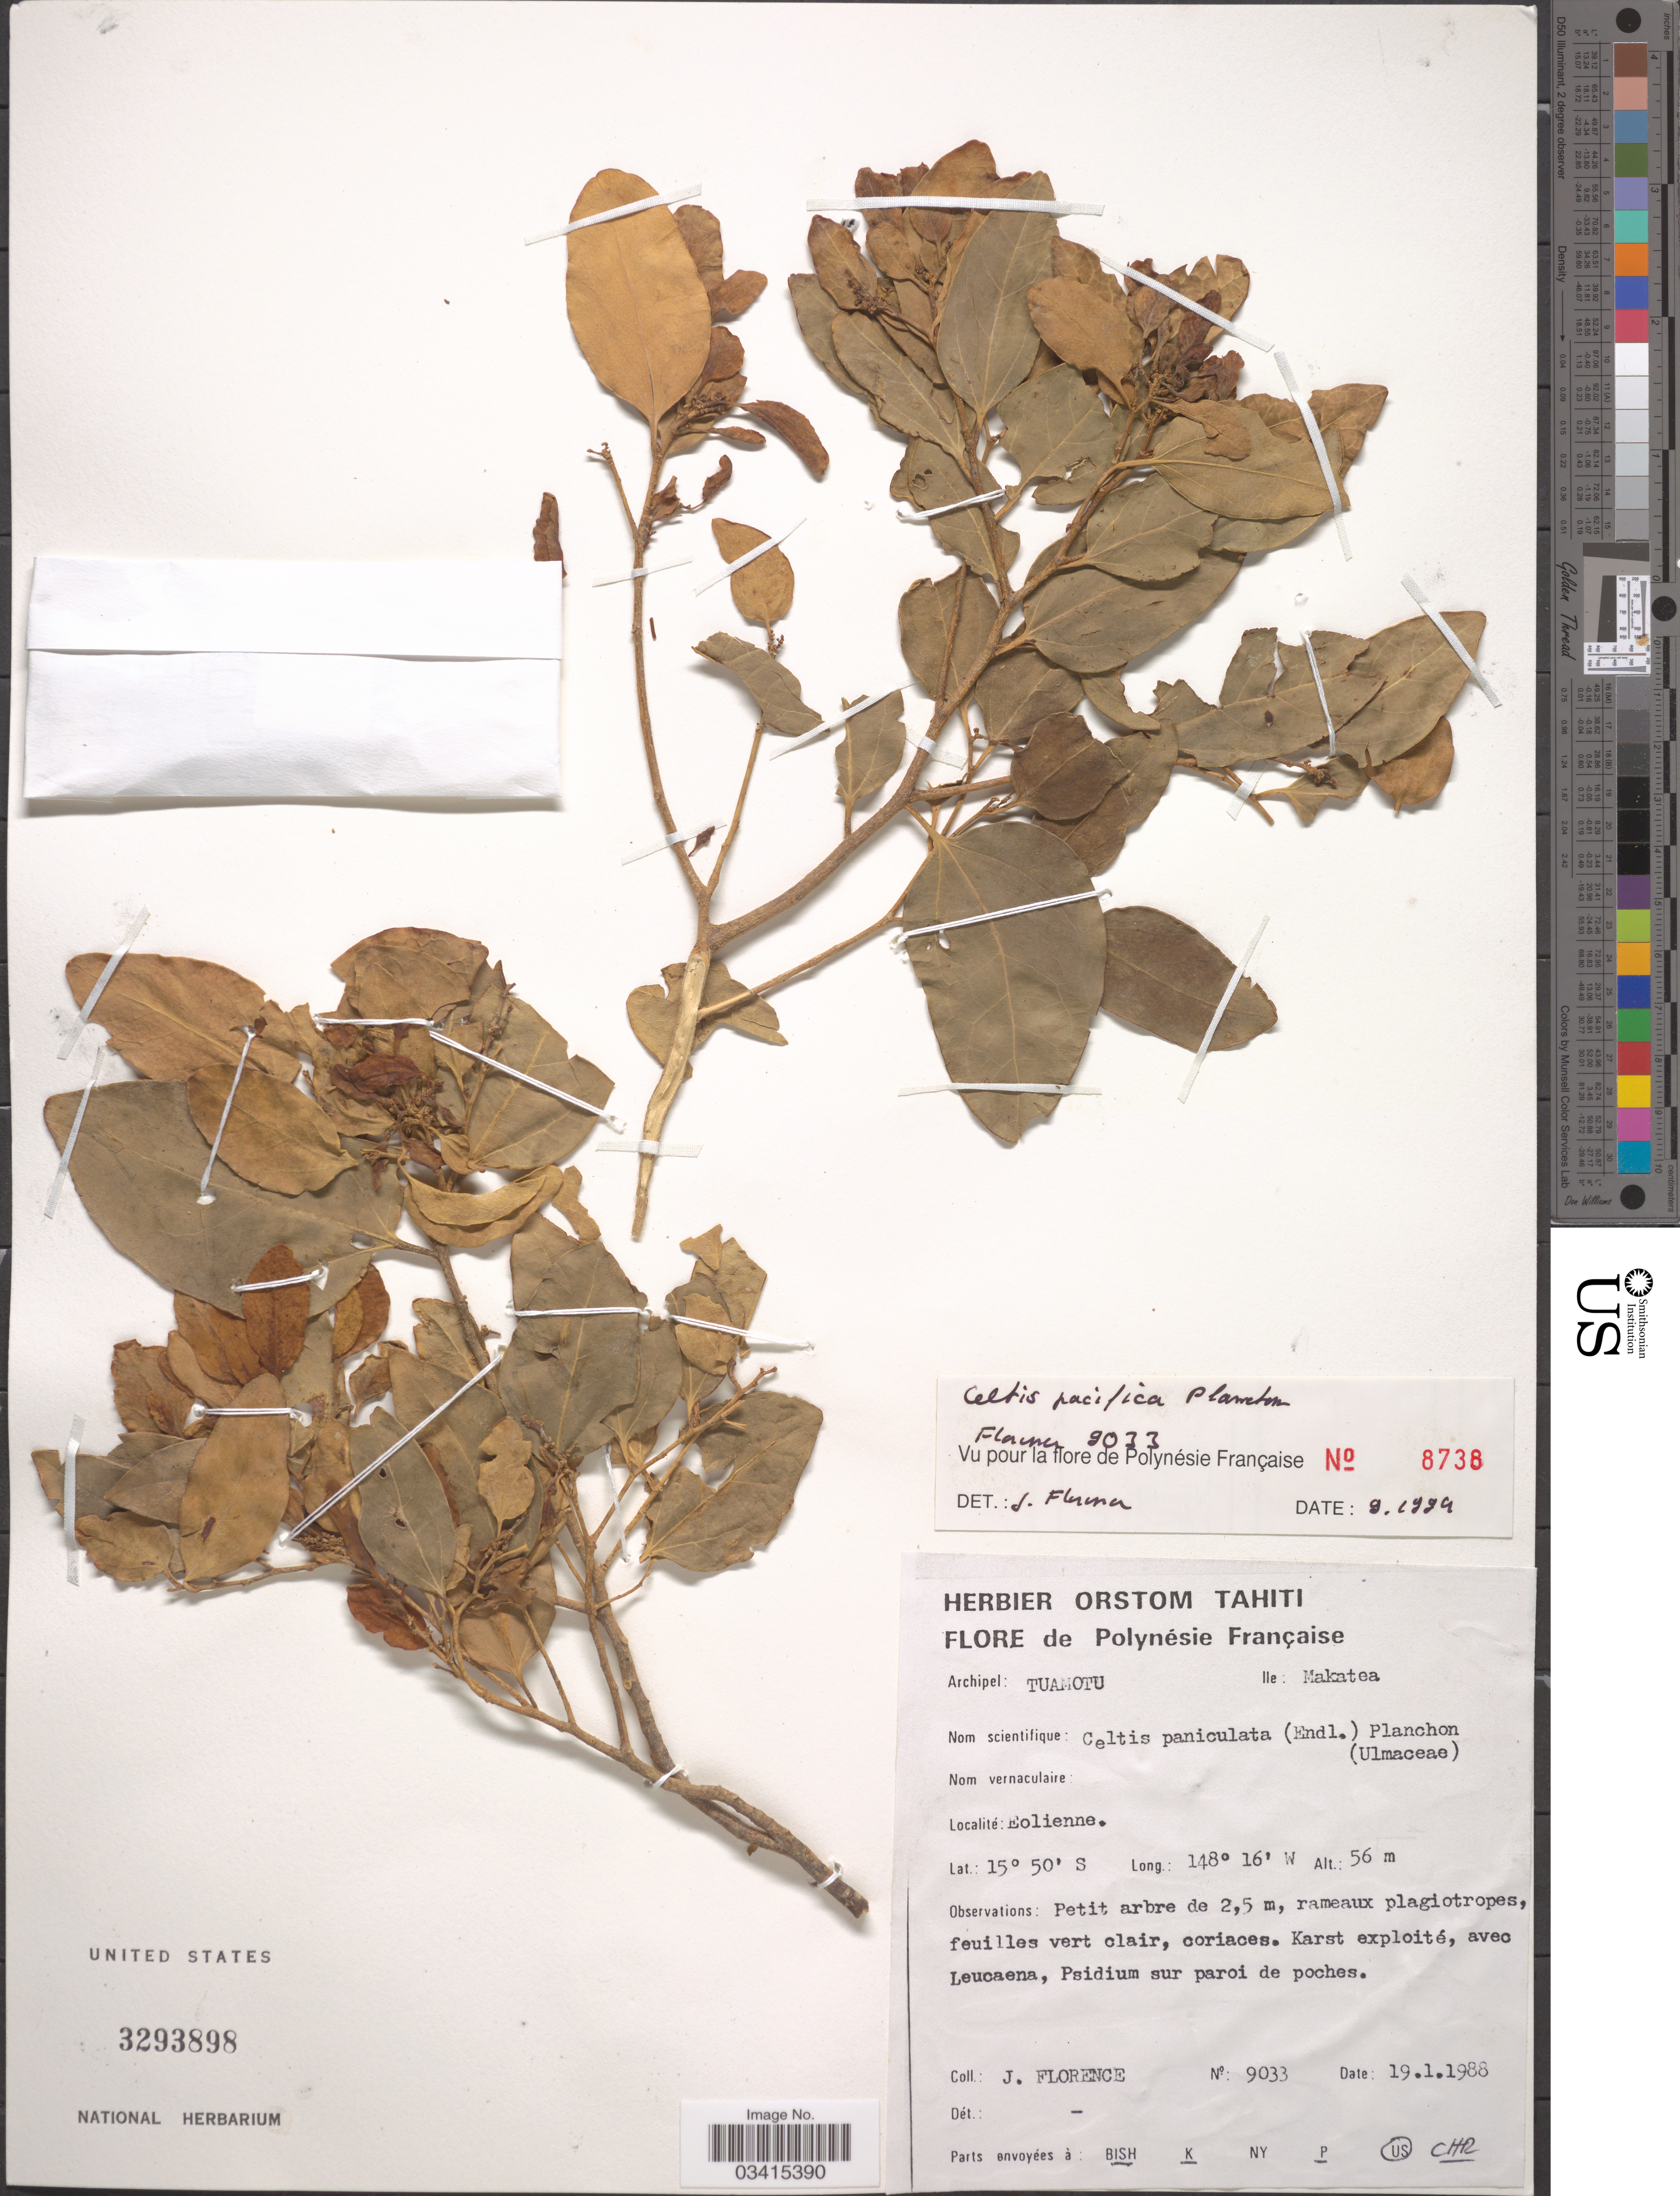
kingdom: Plantae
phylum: Tracheophyta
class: Magnoliopsida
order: Rosales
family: Cannabaceae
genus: Celtis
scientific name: Celtis pacifica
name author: Planch.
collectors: J. Florence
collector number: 9033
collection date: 1988-01-19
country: French Polynesia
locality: Polynésie Française. Archipel: Tuamotu. Ile: Makatea. Eolienne.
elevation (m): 56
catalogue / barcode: US 3293898